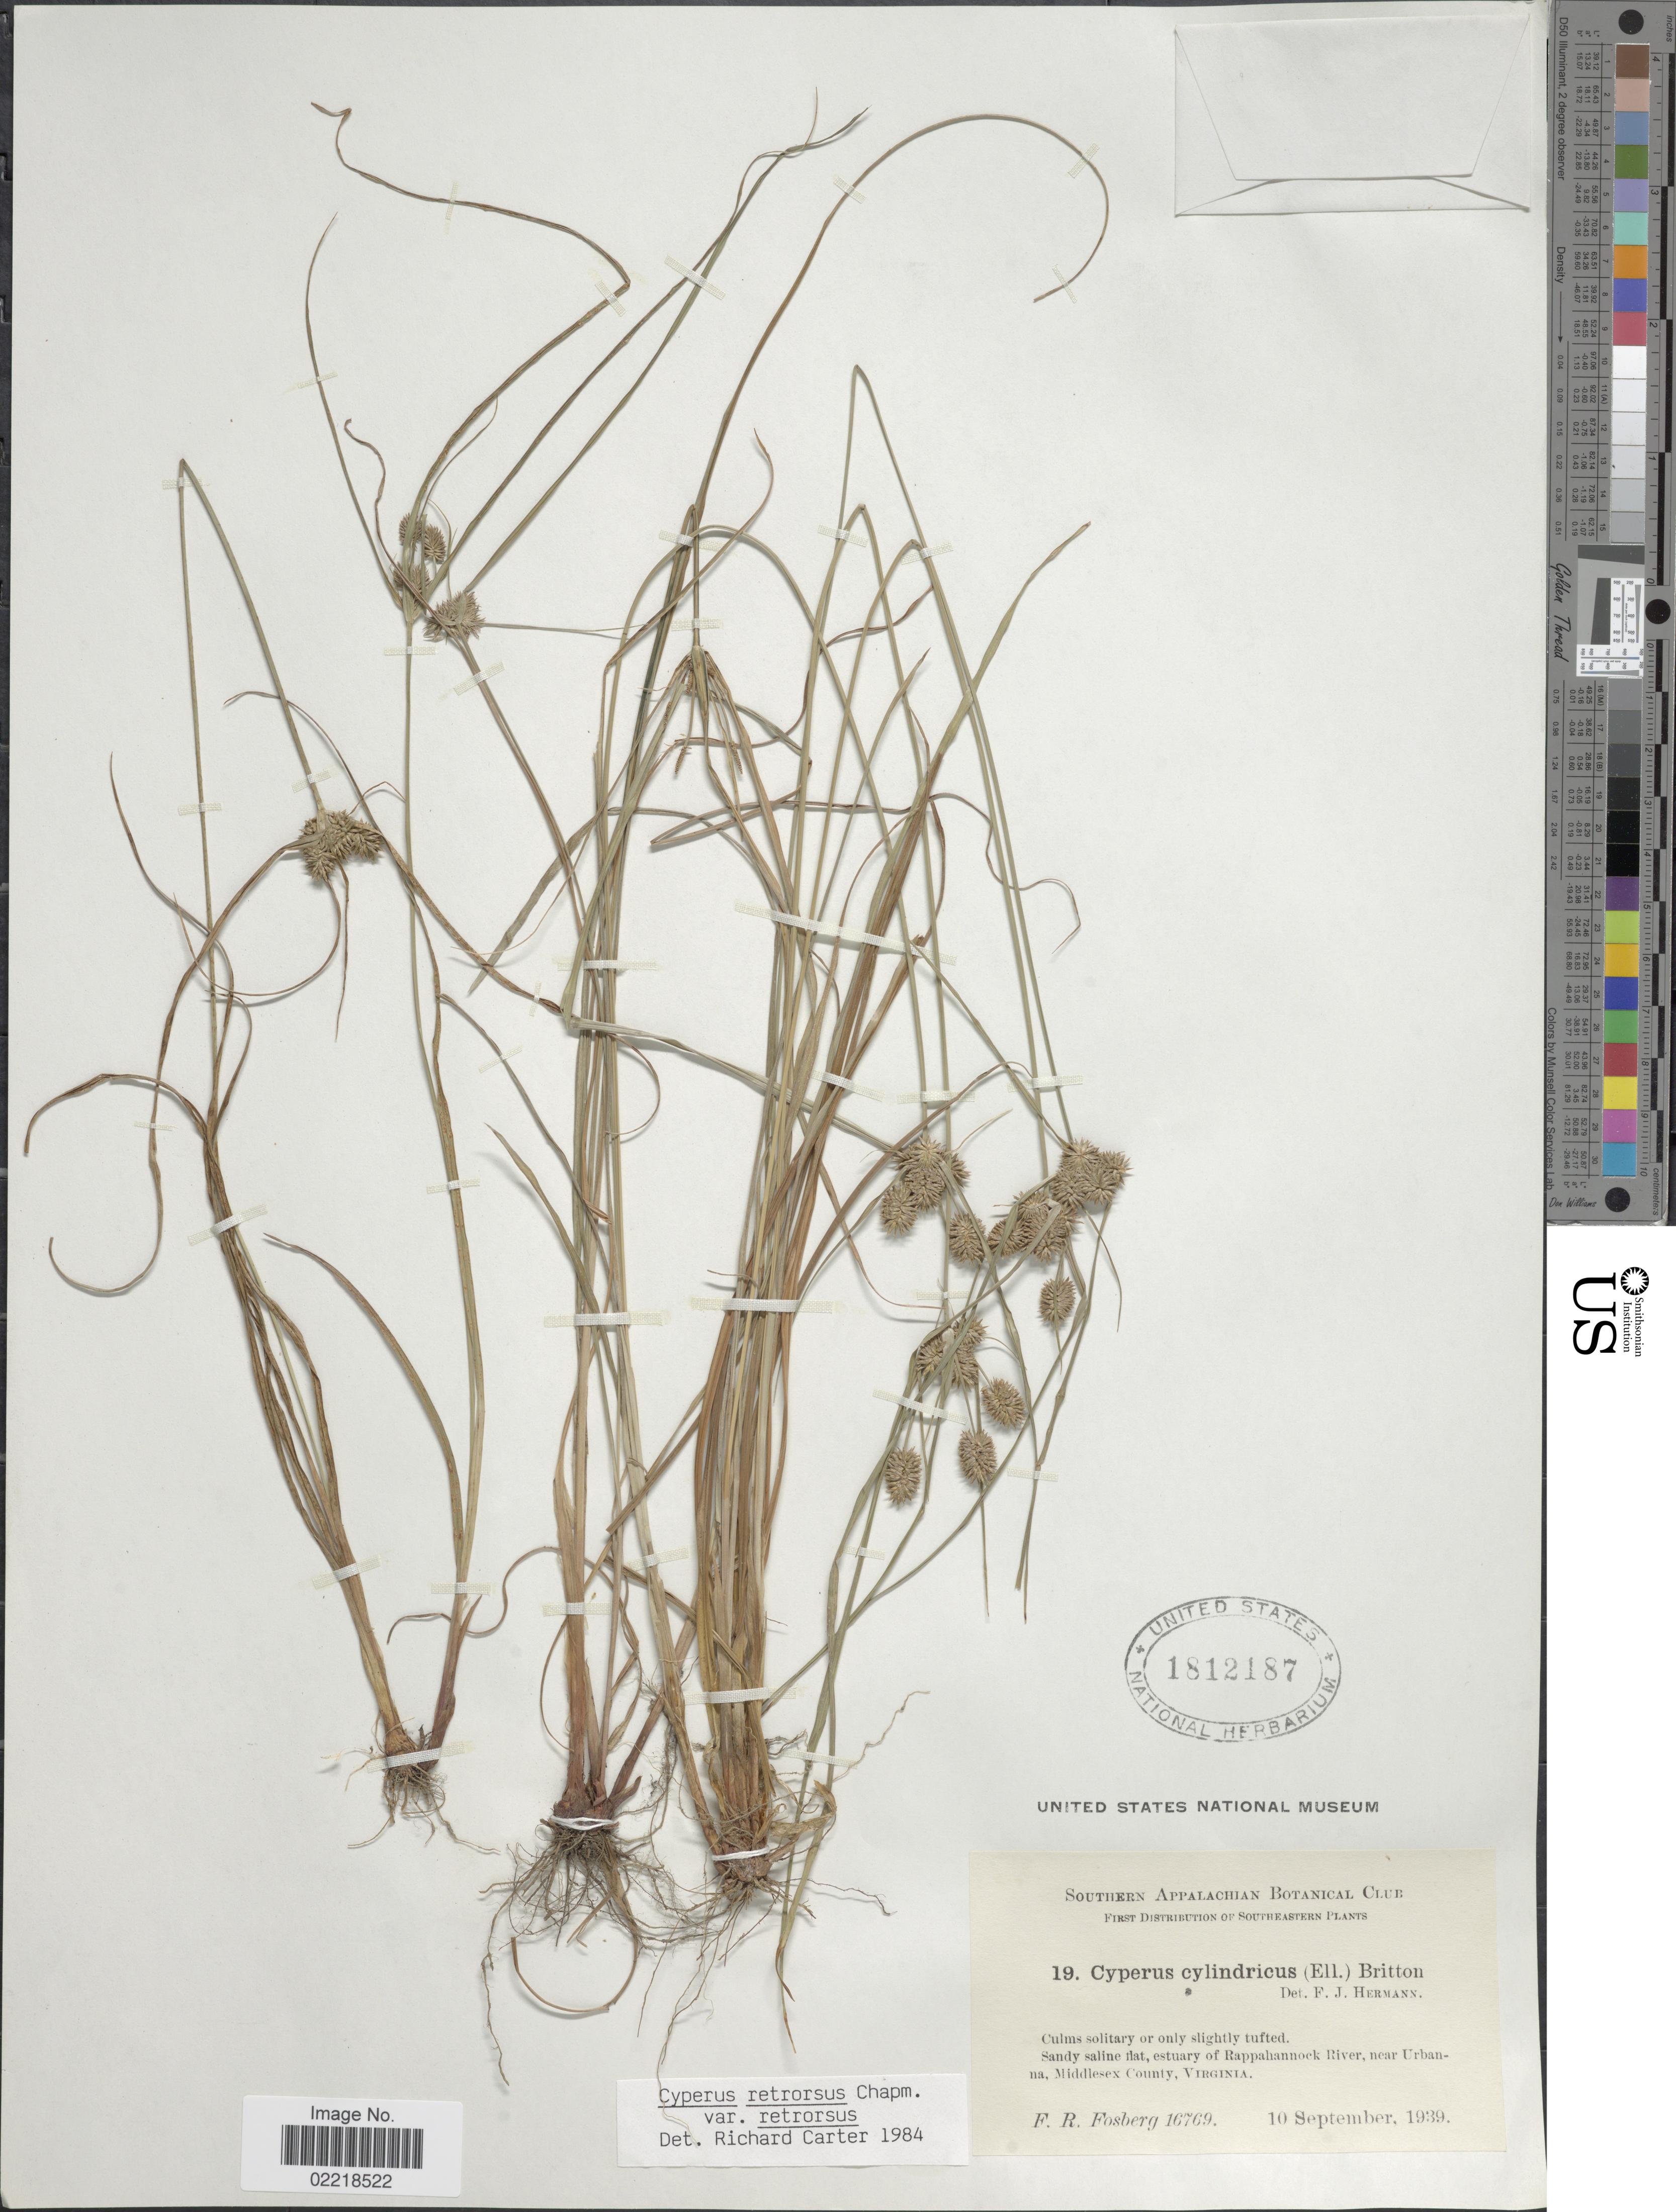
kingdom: Plantae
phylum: Tracheophyta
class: Liliopsida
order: Poales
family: Cyperaceae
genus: Cyperus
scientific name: Cyperus retrorsus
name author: Chapm.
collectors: F. R. Fosberg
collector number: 19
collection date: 1939-09-10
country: United States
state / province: Virginia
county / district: Middlesex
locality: Southern Appalachian, estuary of Rappahannock River, near Urbana, Middlesex County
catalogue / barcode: US 1812187